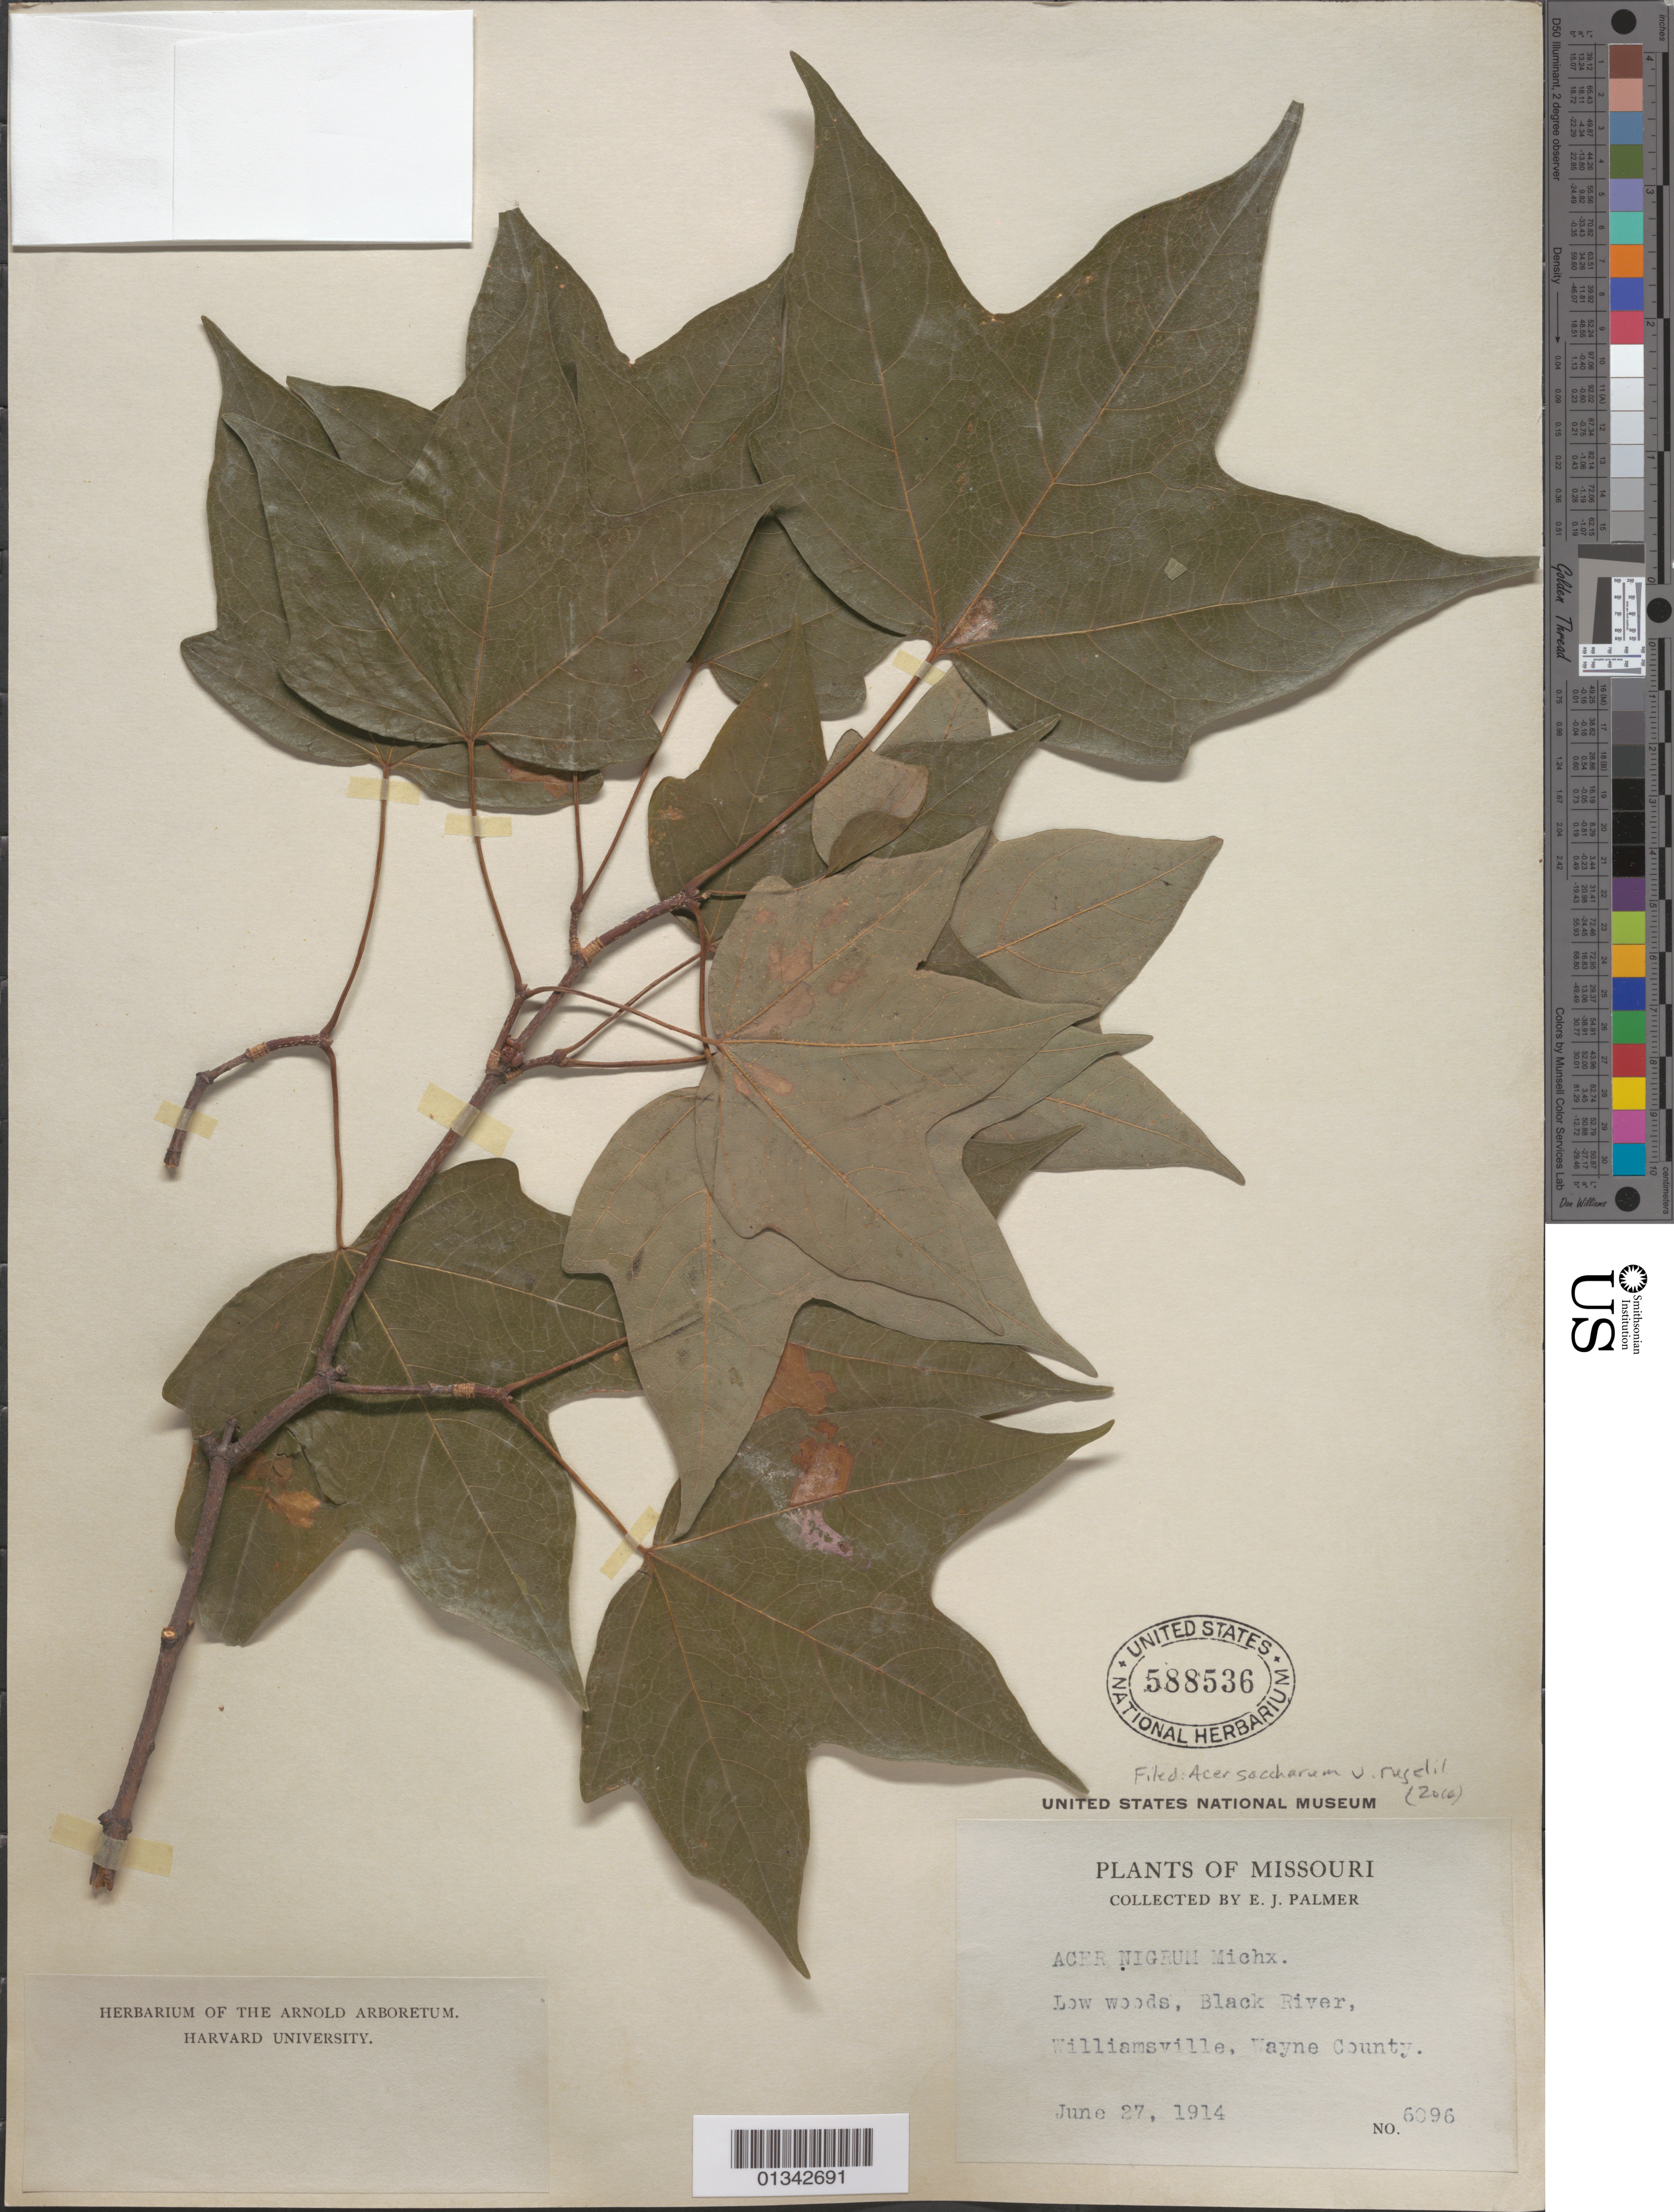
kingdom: Plantae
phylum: Tracheophyta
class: Magnoliopsida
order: Sapindales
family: Sapindaceae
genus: Acer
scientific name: Acer saccharum var. rugelii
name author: (Pax) Rehder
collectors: E. J. Palmer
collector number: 6096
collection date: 1914-06-27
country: United States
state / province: Missouri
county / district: Wayne County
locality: Wayne County, Williamsville, Black River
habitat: Low woods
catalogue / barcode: US 588536